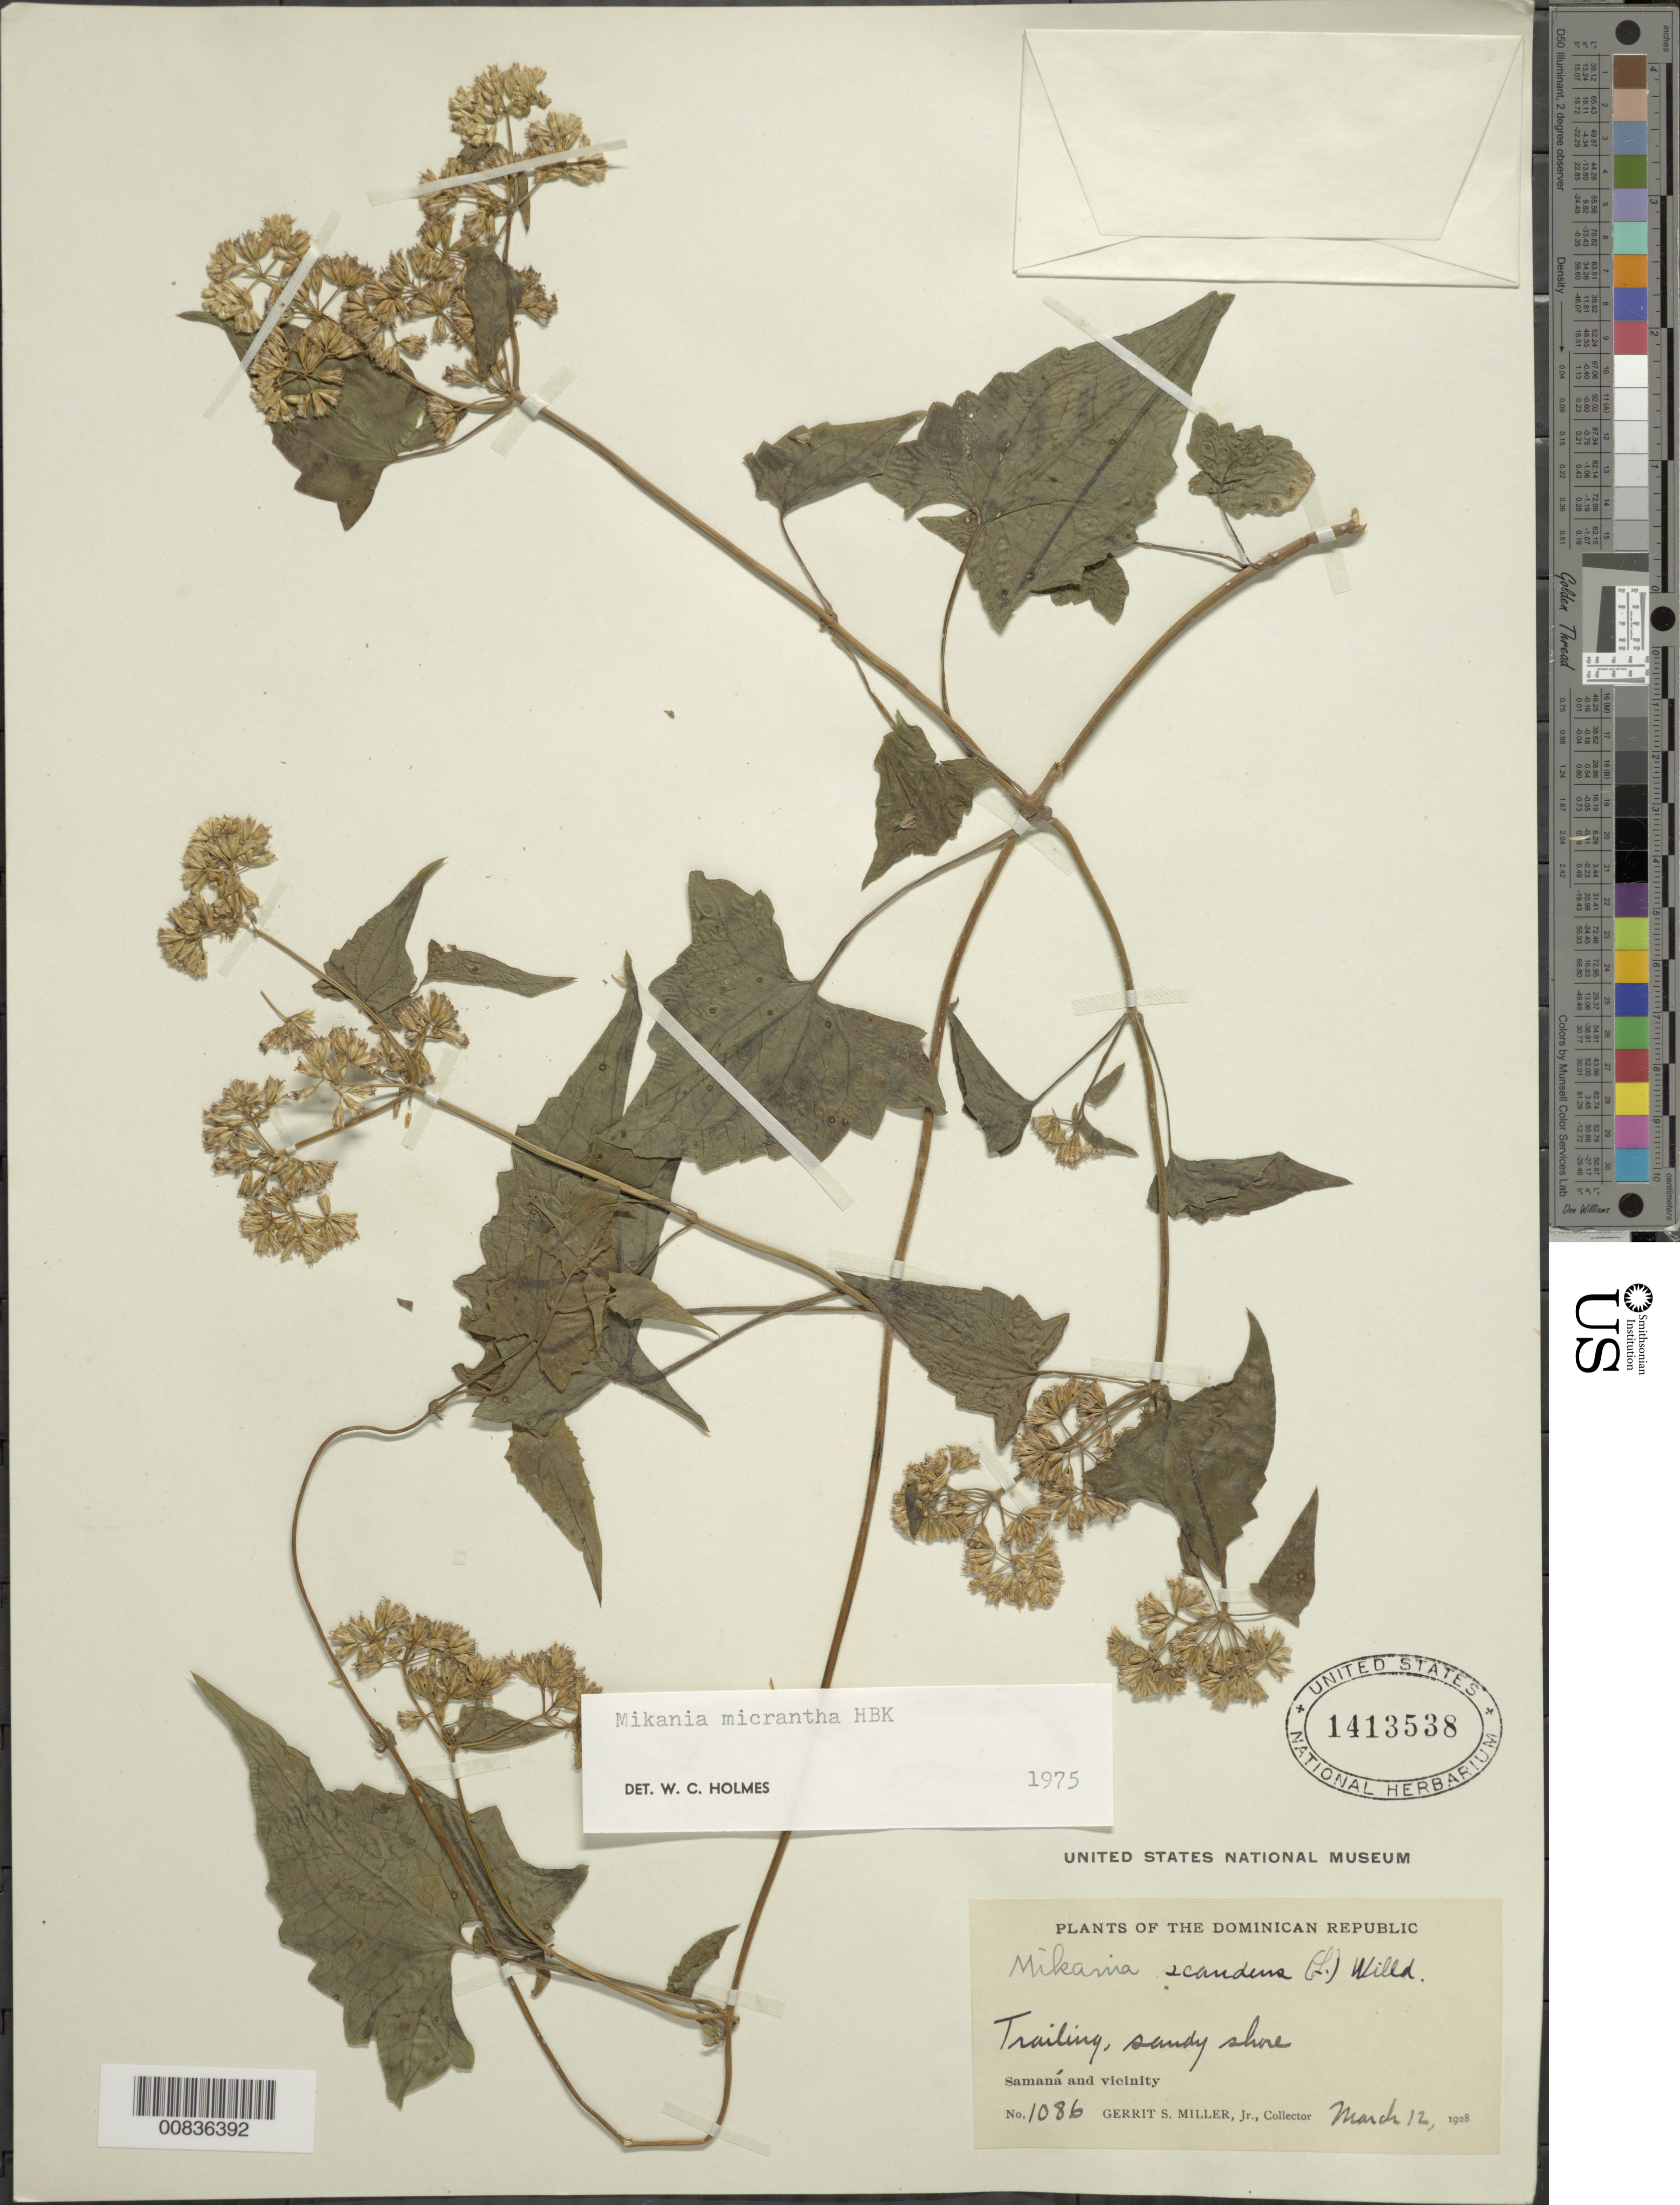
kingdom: Plantae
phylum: Tracheophyta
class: Magnoliopsida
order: Asterales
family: Asteraceae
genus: Mikania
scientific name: Mikania micrantha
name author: Kunth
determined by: Holmes, W. C.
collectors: G. S. Miller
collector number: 1086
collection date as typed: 12 Mar 1928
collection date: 1928-03-12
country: Dominican Republic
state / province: Samana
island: Hispaniola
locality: Samaná and vicinity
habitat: Sandy shore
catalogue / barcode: US 1413538